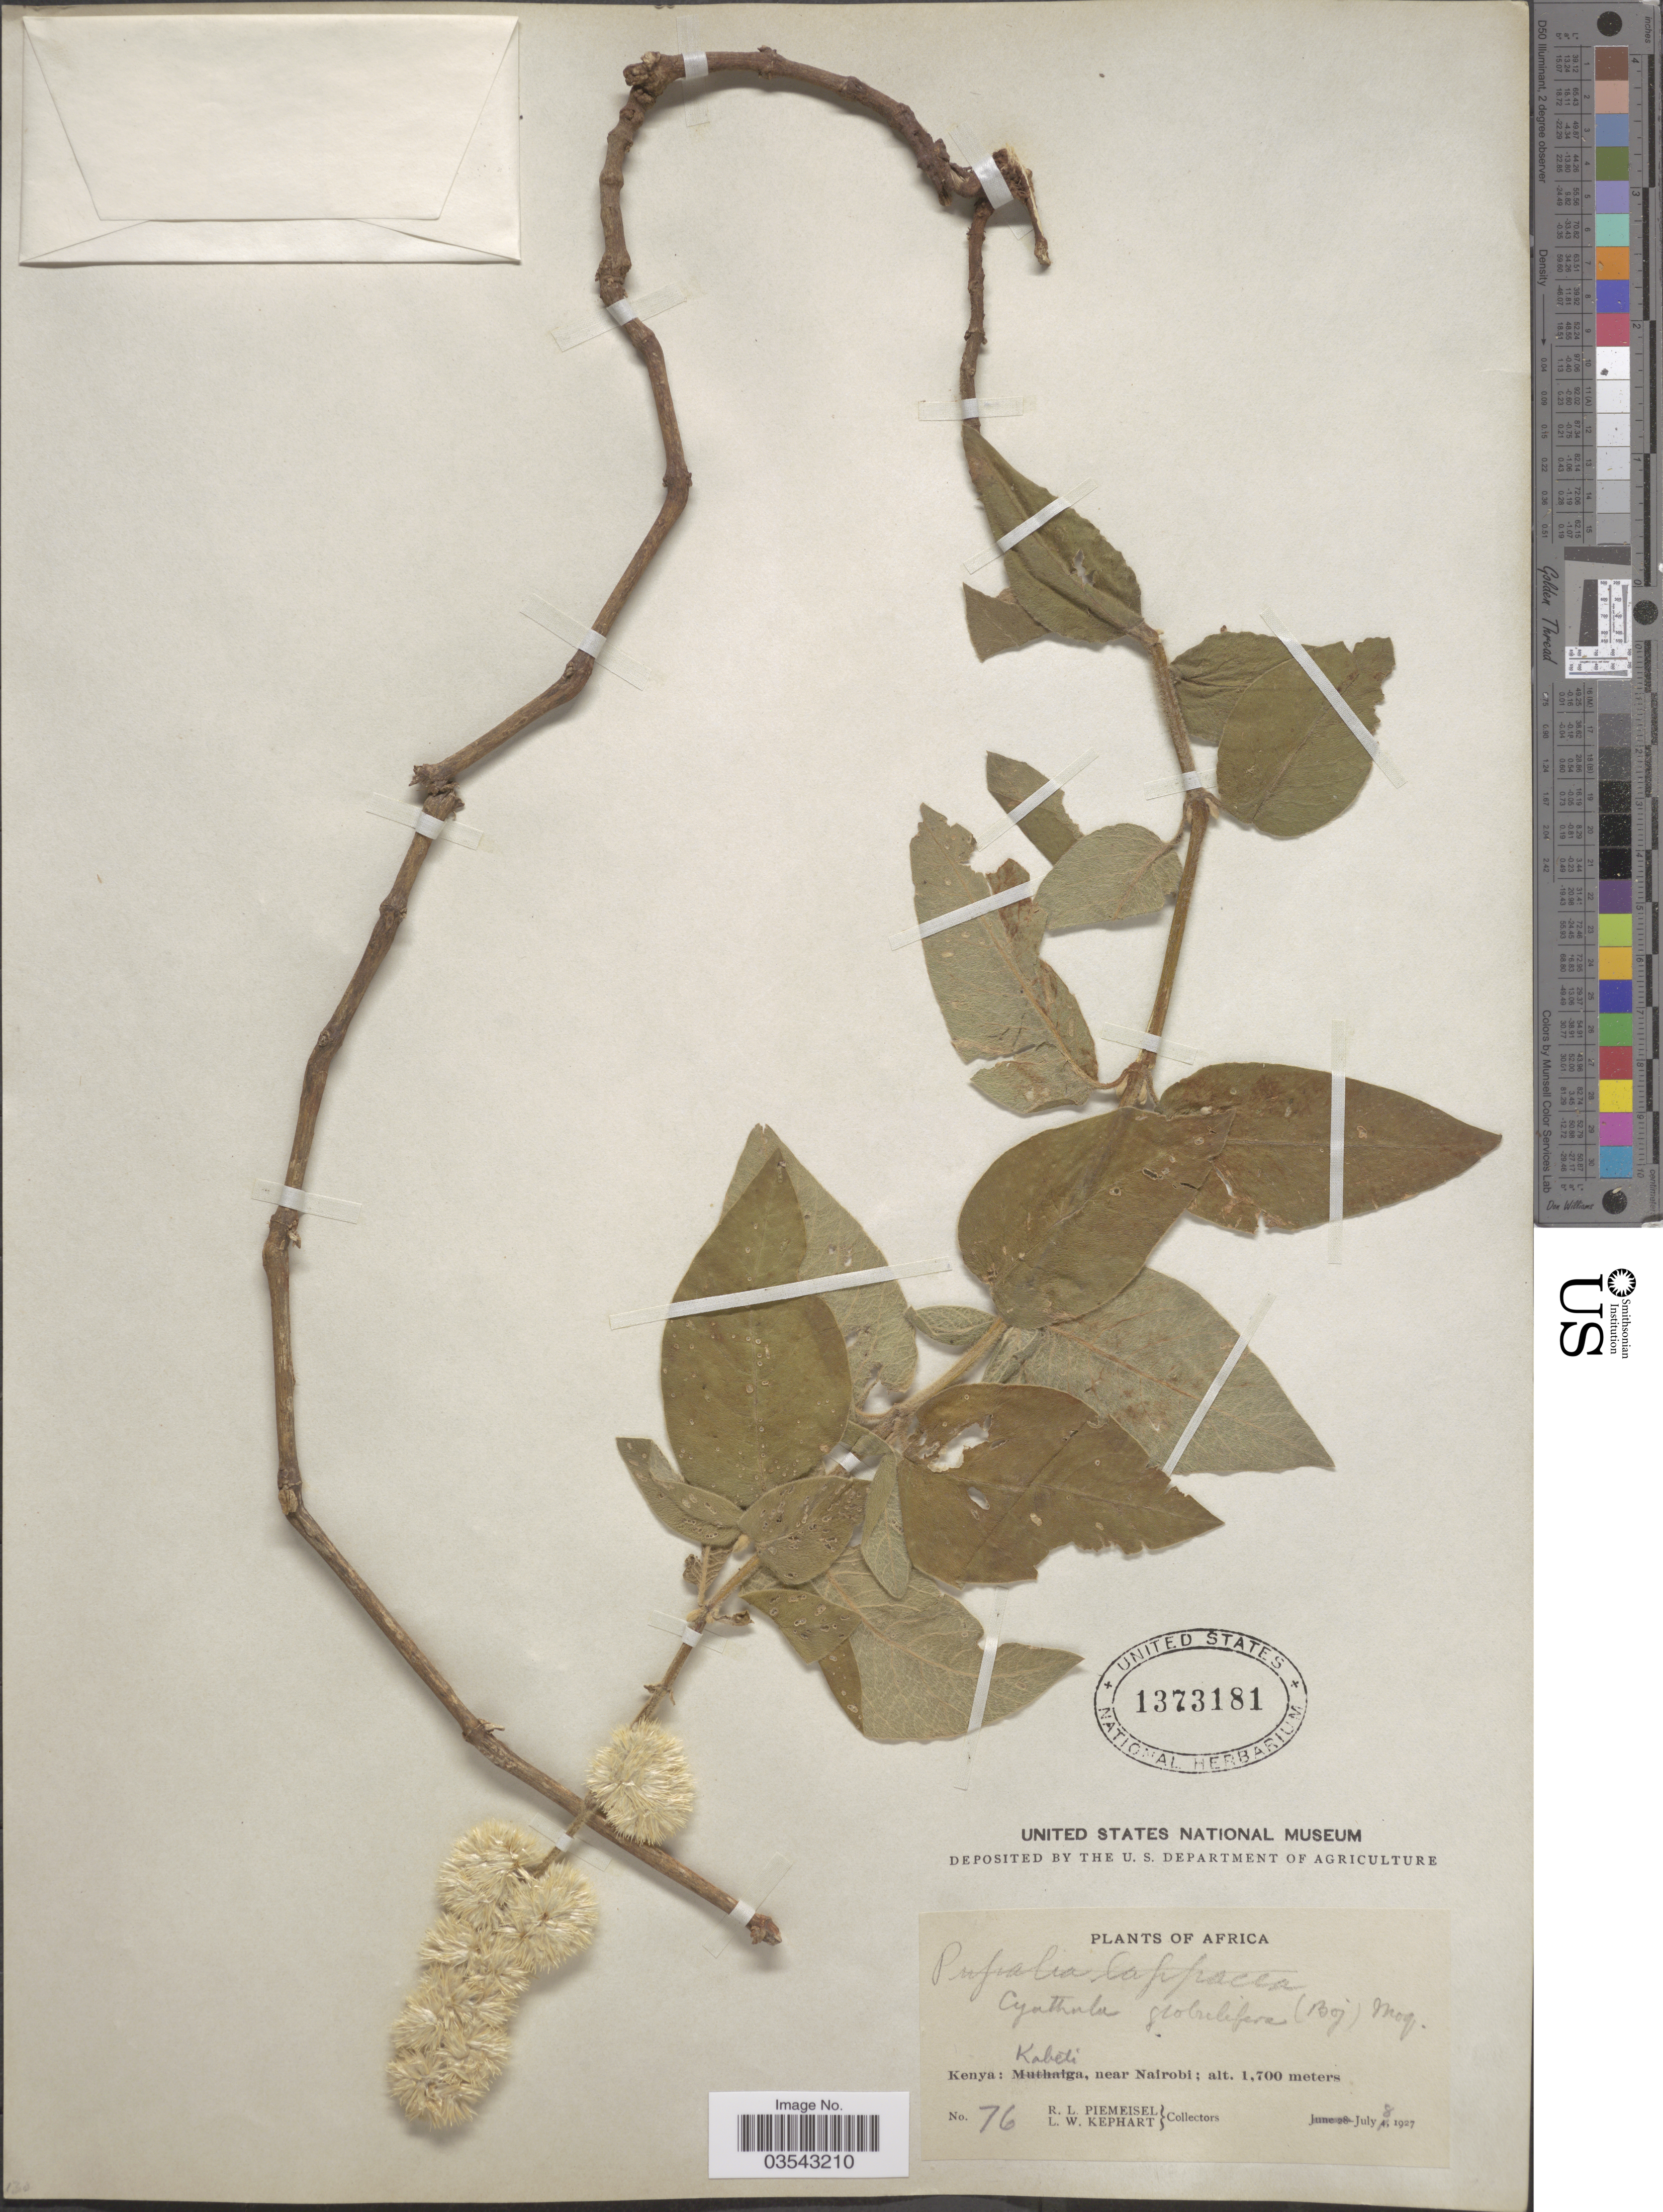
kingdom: Plantae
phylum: Tracheophyta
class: Magnoliopsida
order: Caryophyllales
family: Amaranthaceae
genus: Cyathula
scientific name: Cyathula globulifera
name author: Moq.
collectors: R. L. Piemeisel & L. W. Kephart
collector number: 76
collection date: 1927-07-08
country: Kenya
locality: Kabeti, near Nairobi.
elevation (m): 1700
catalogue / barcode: US 1373181